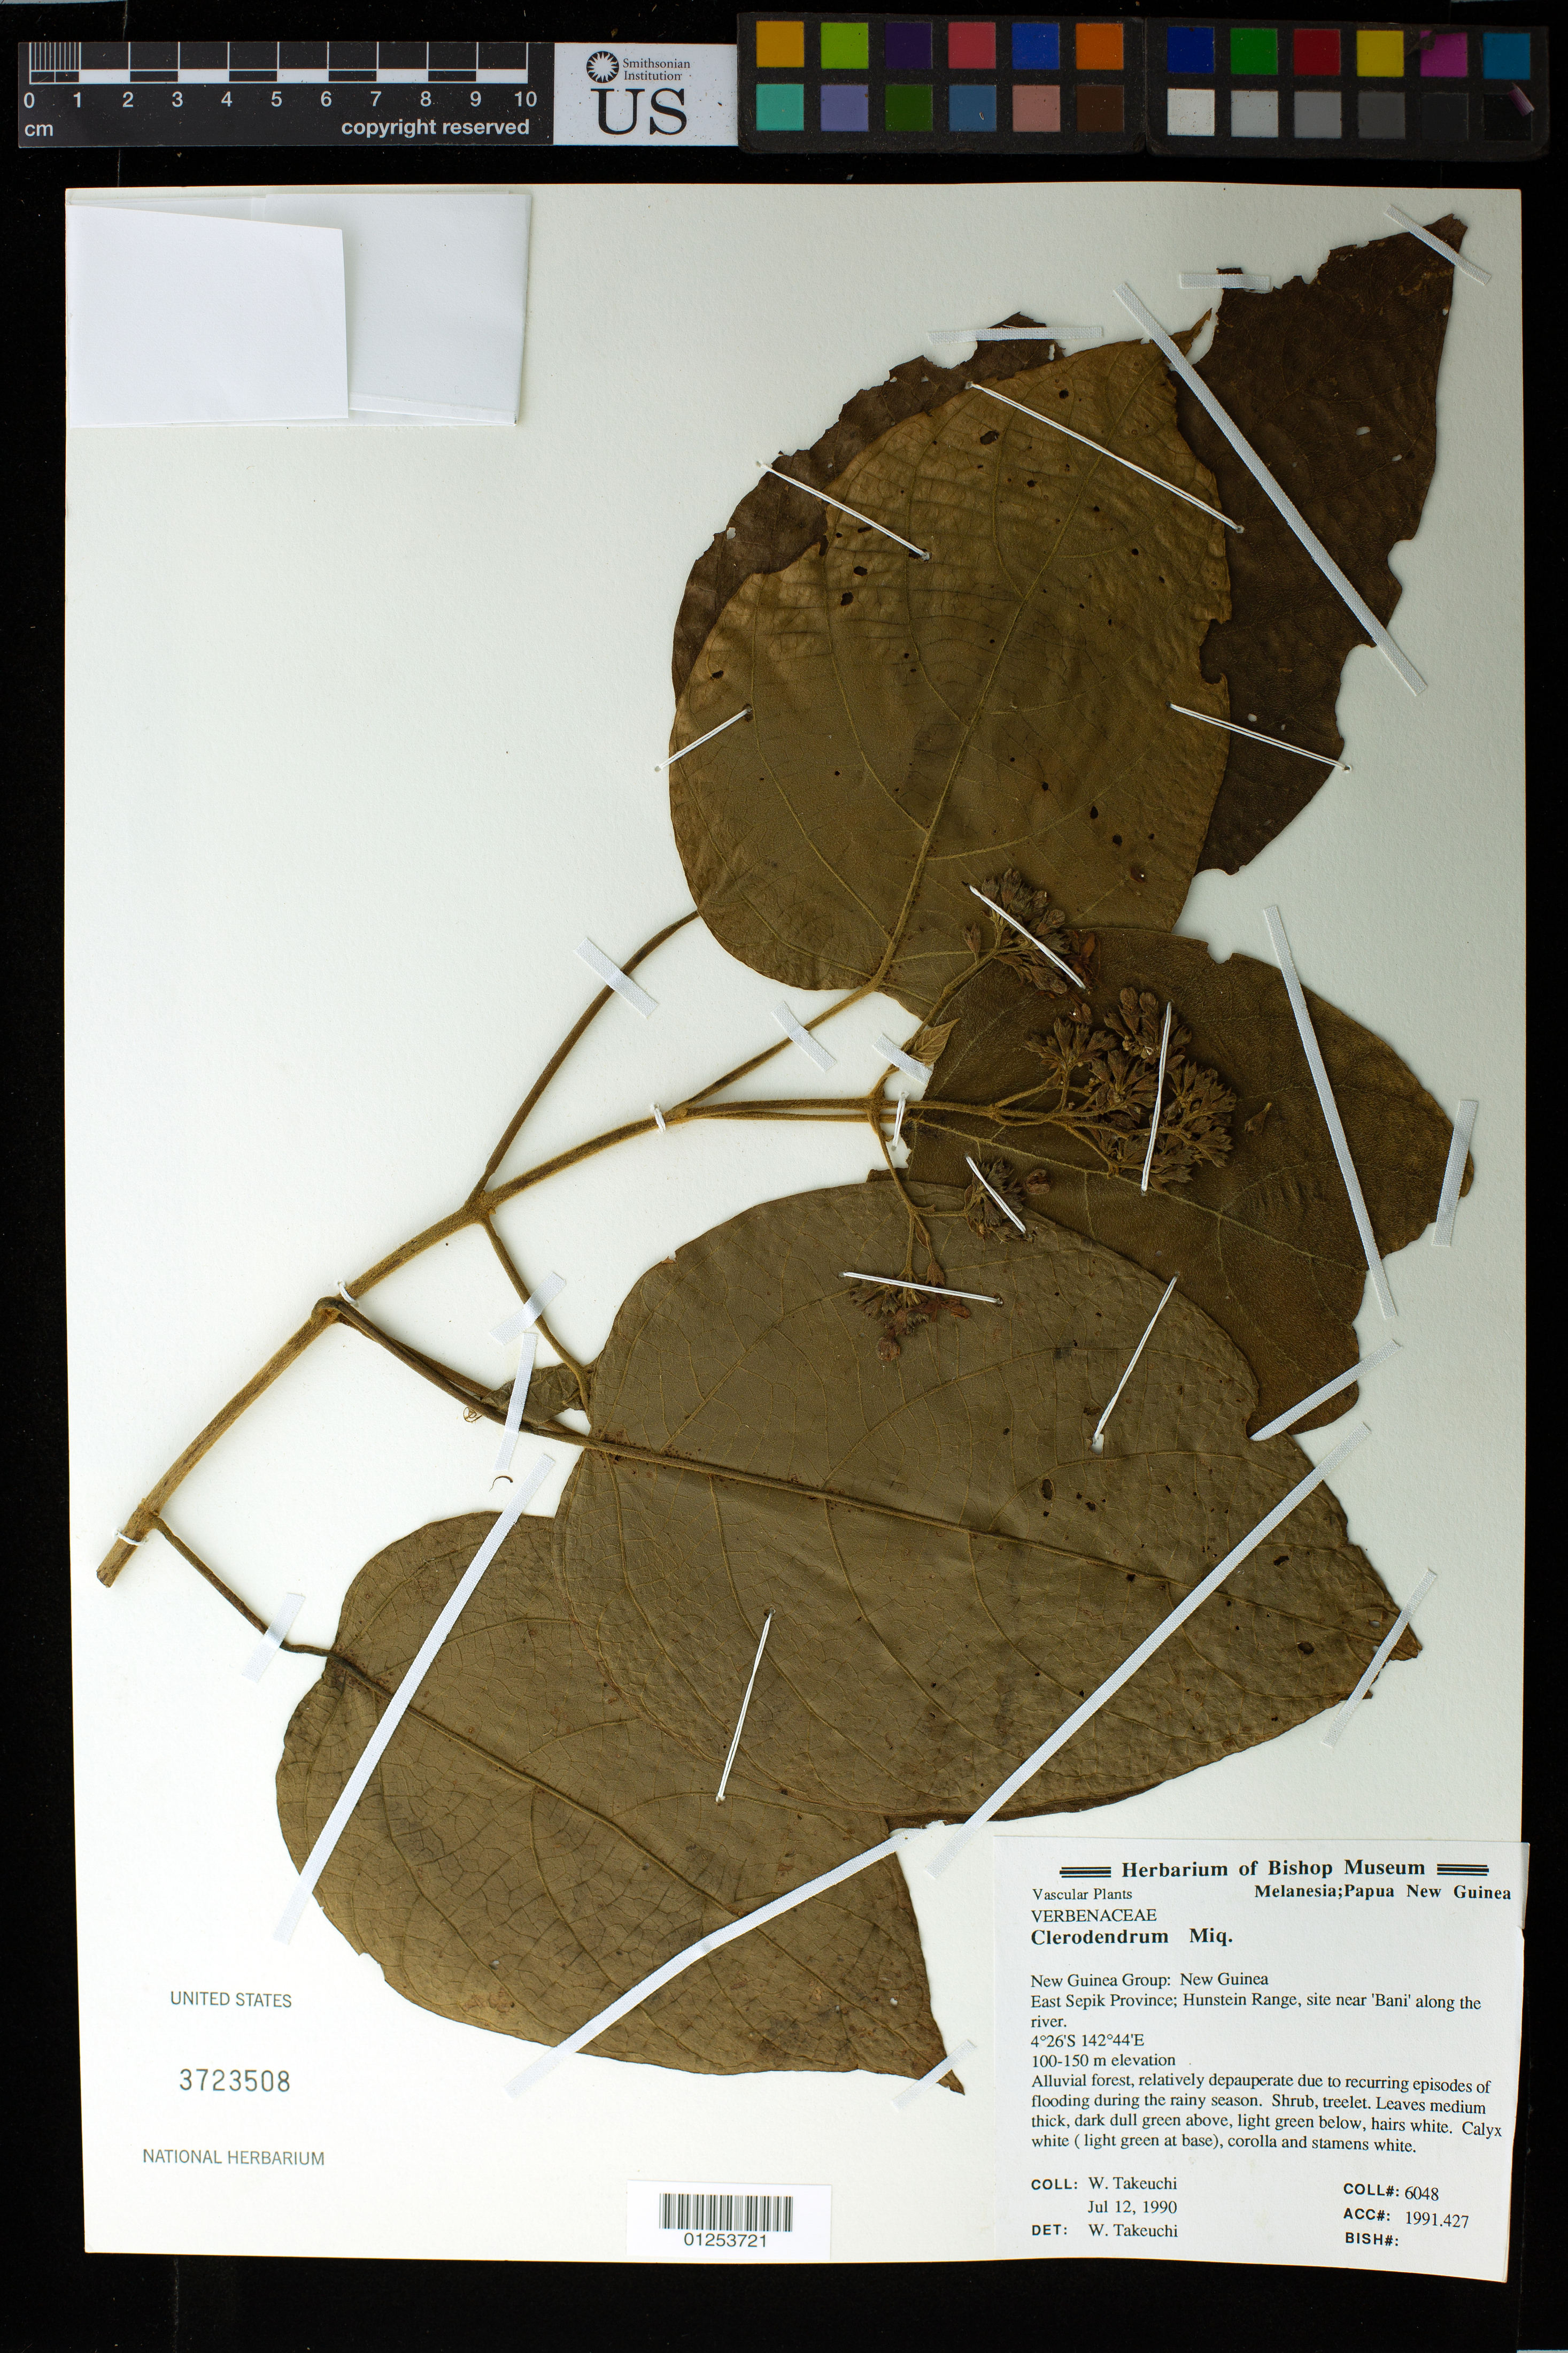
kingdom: Plantae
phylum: Tracheophyta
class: Magnoliopsida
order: Lamiales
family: Lamiaceae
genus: Clerodendrum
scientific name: Clerodendrum sp.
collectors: W. N. Takeuchi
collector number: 6048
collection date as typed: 12 Jul 1990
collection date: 1990-07-12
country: Papua New Guinea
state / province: East Sepik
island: New Guinea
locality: Hunstein range, near site 'Bani' along the river.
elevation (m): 100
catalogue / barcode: US 3723508